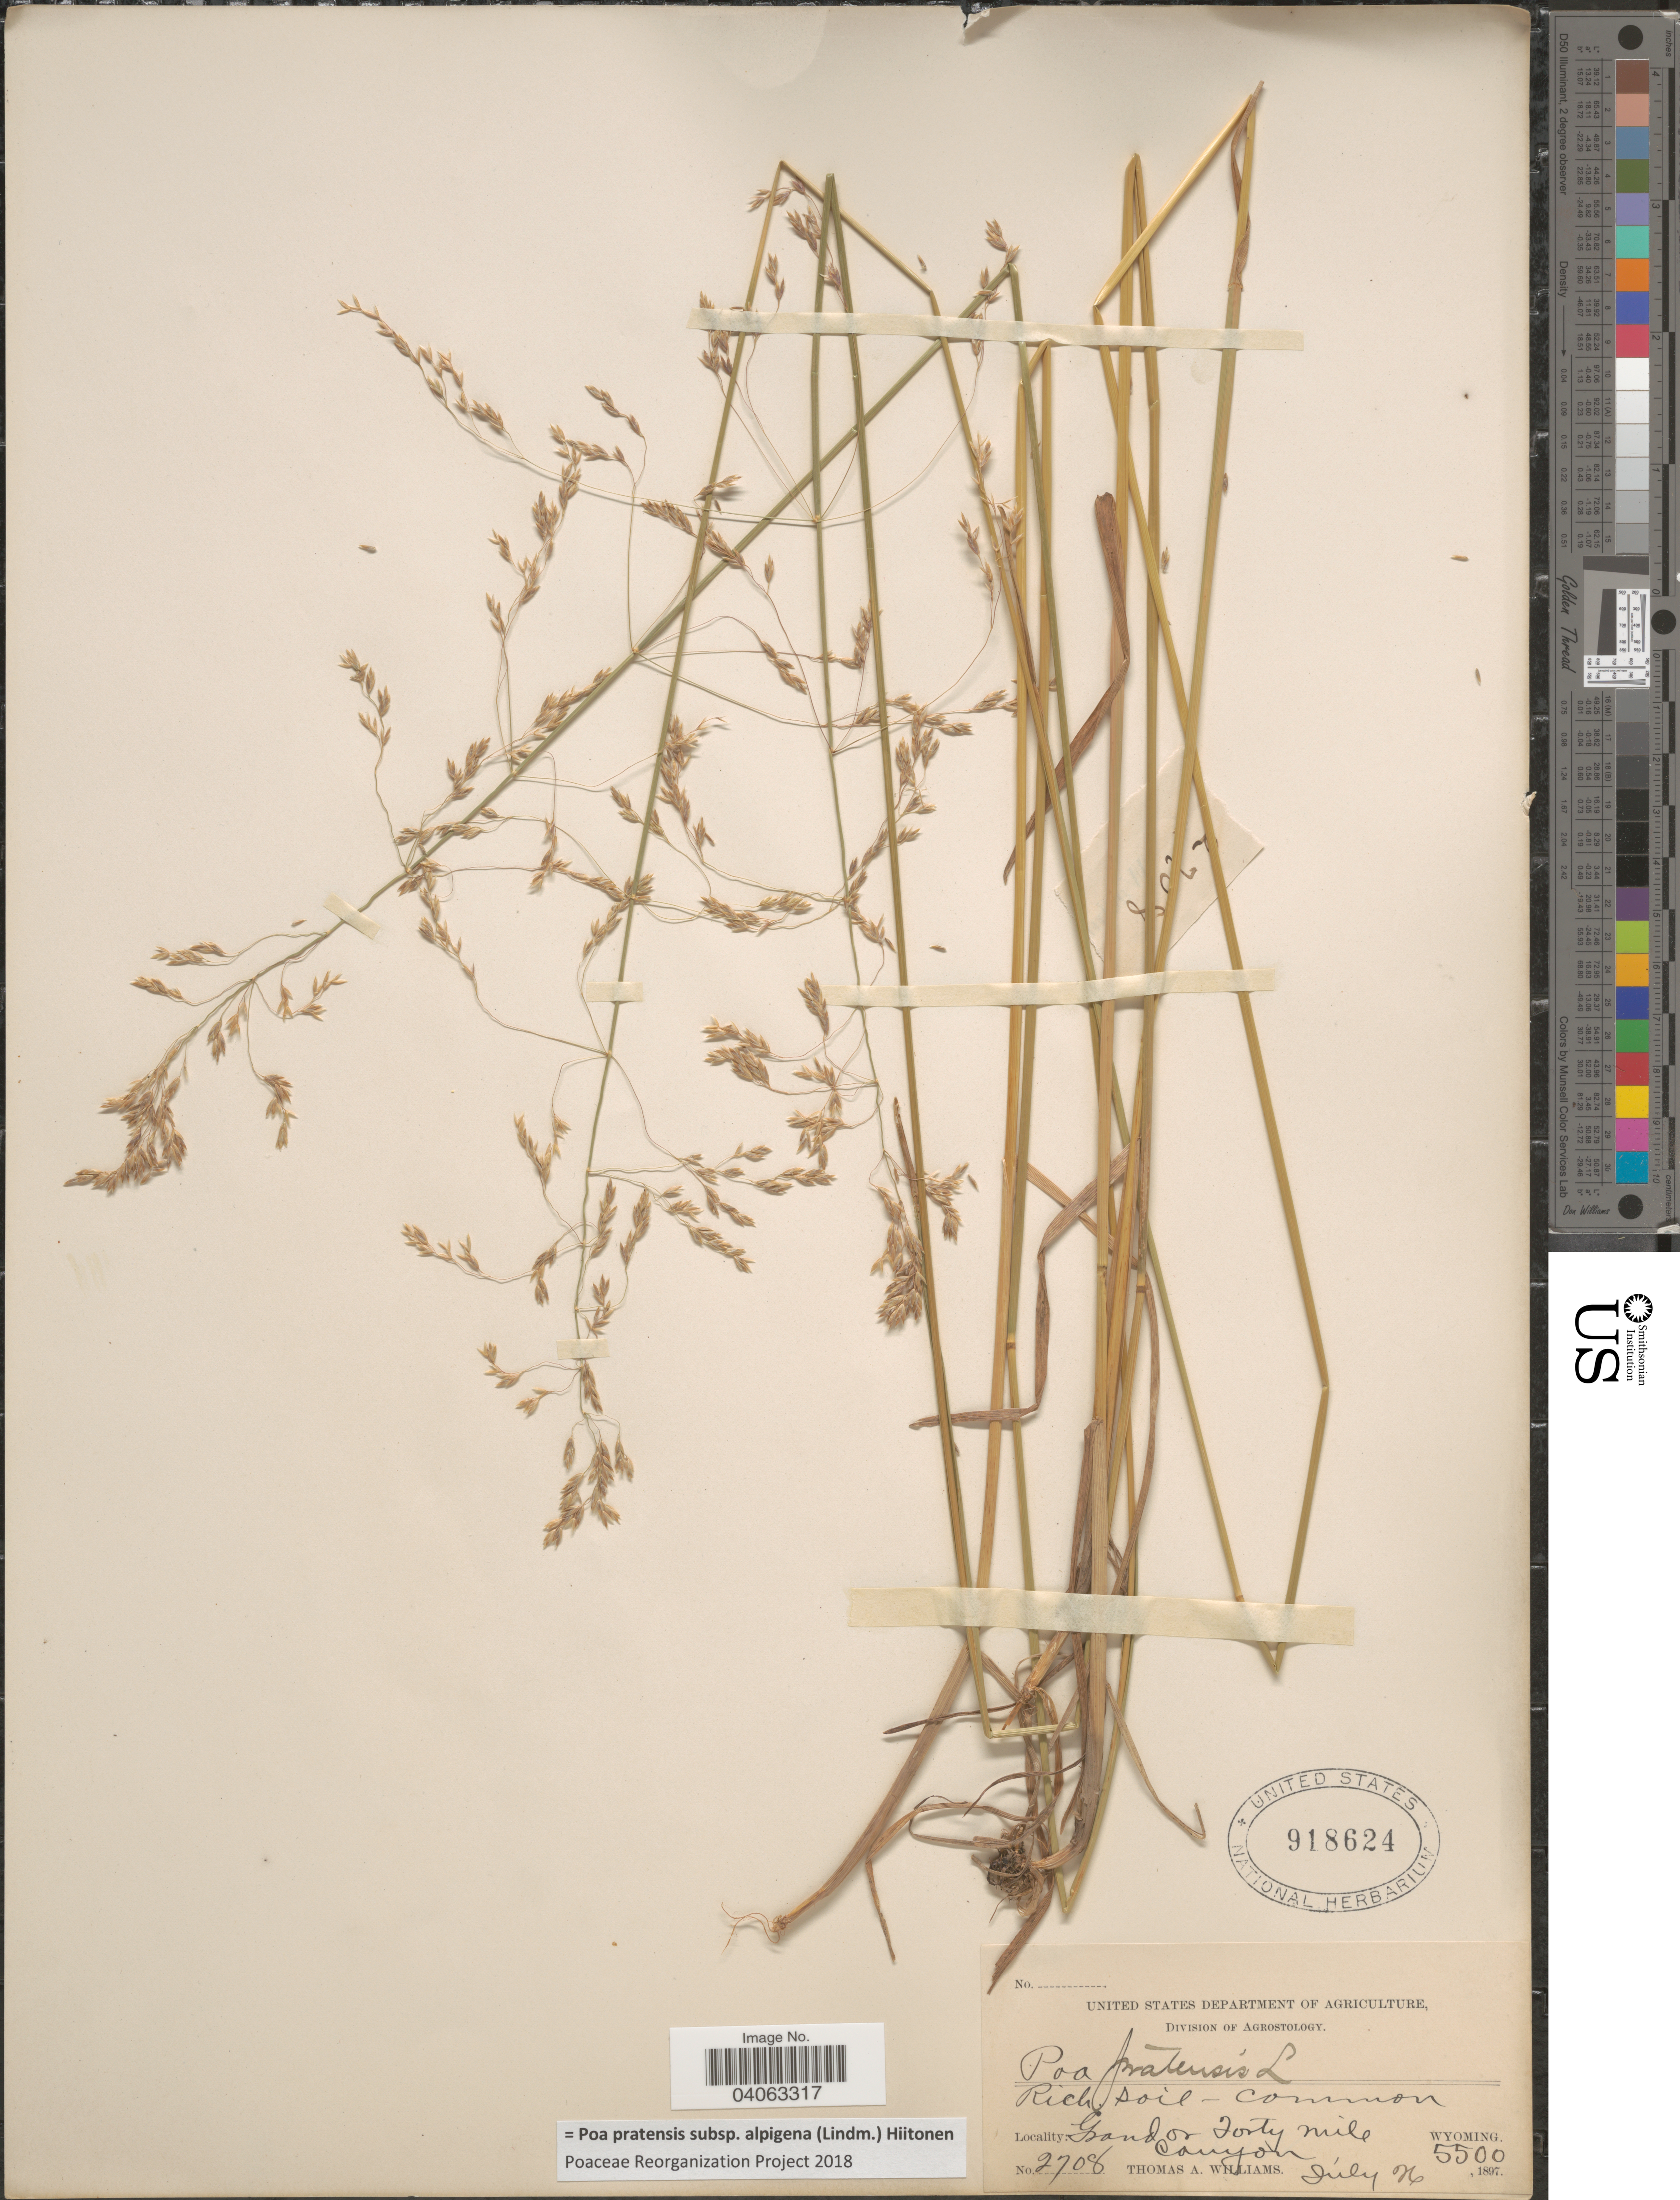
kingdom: Plantae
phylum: Tracheophyta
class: Liliopsida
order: Poales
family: Poaceae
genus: Poa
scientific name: Poa pratensis subsp. alpigena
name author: (Lindm.) Hiitonen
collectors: T. A. Williams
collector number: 2708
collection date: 1897-07-26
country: United States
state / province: Wyoming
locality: Grand or Forty Mile Canyon.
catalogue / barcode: US 918624